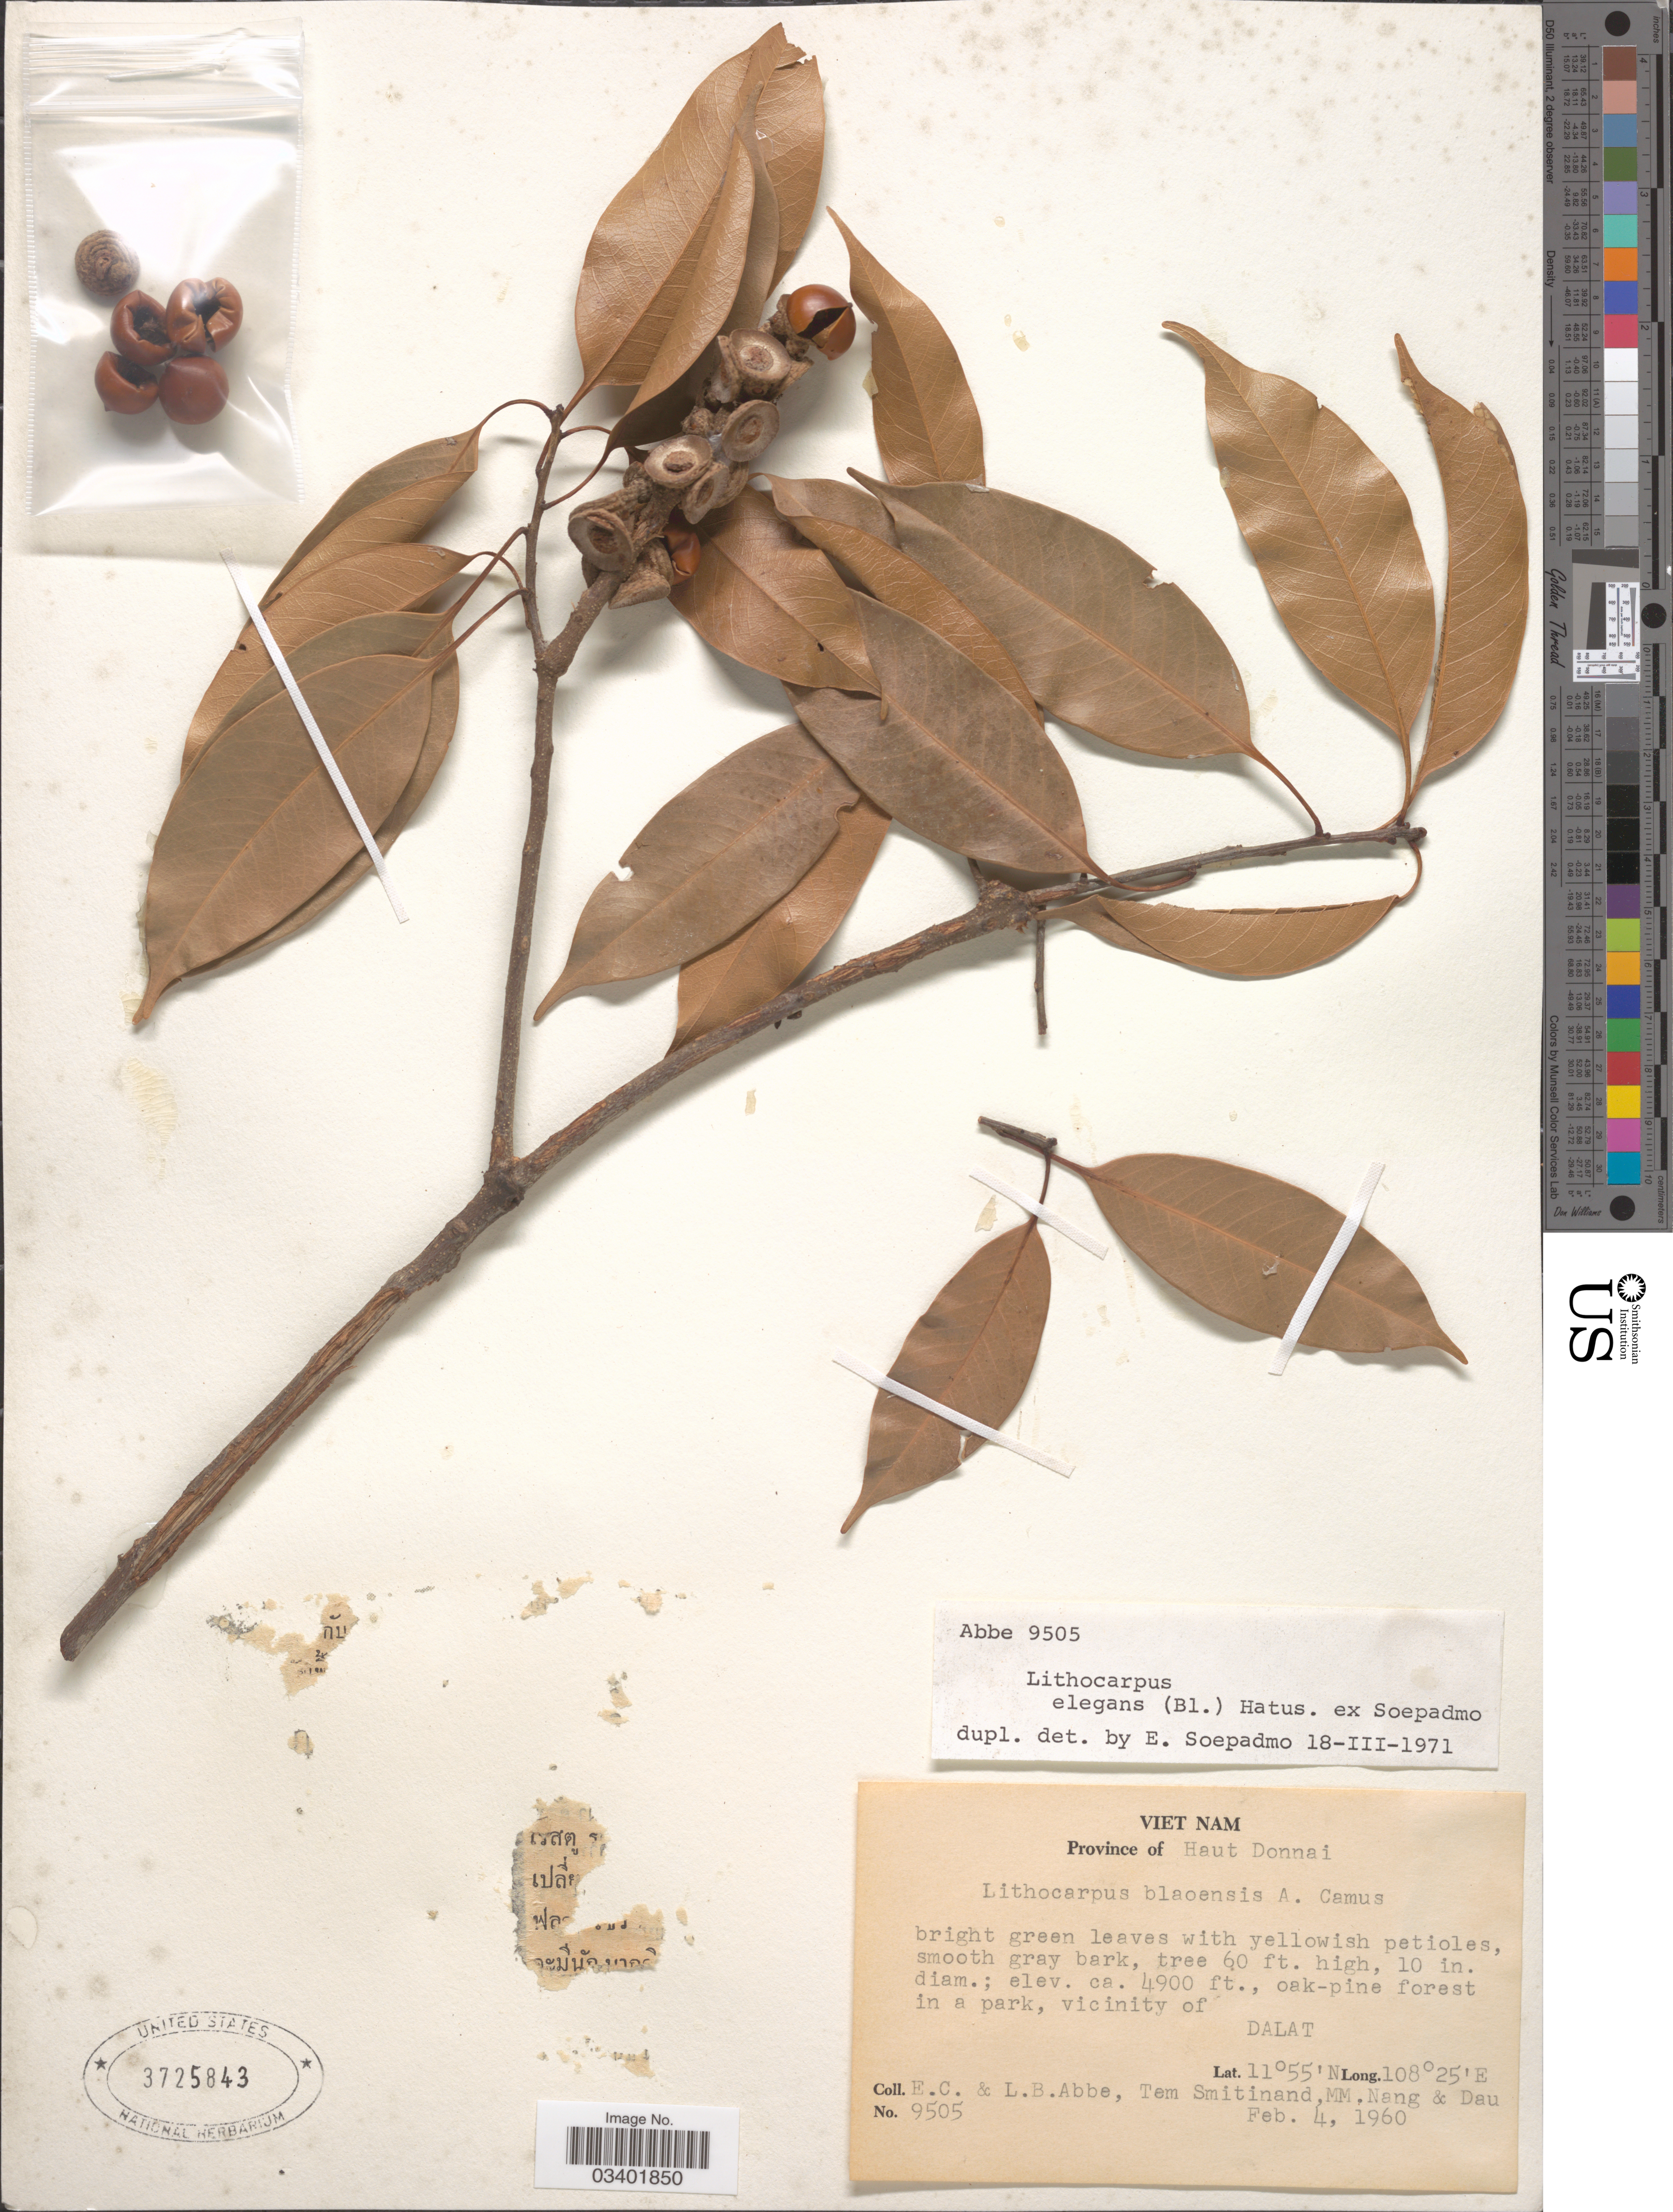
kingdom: Plantae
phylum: Tracheophyta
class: Magnoliopsida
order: Fagales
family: Fagaceae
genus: Lithocarpus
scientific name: Lithocarpus elegans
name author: (Blume) Hatus. ex Soepadmo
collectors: E. C. Abbe, L. B. Abbe, T. Smitinand, M. Nang & -- Dau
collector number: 9505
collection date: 1960-02-04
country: Vietnam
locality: Province of Haut Donnai. Oak-pine forest in a park, vicinity of Dalat.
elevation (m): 1494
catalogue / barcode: US 3725843